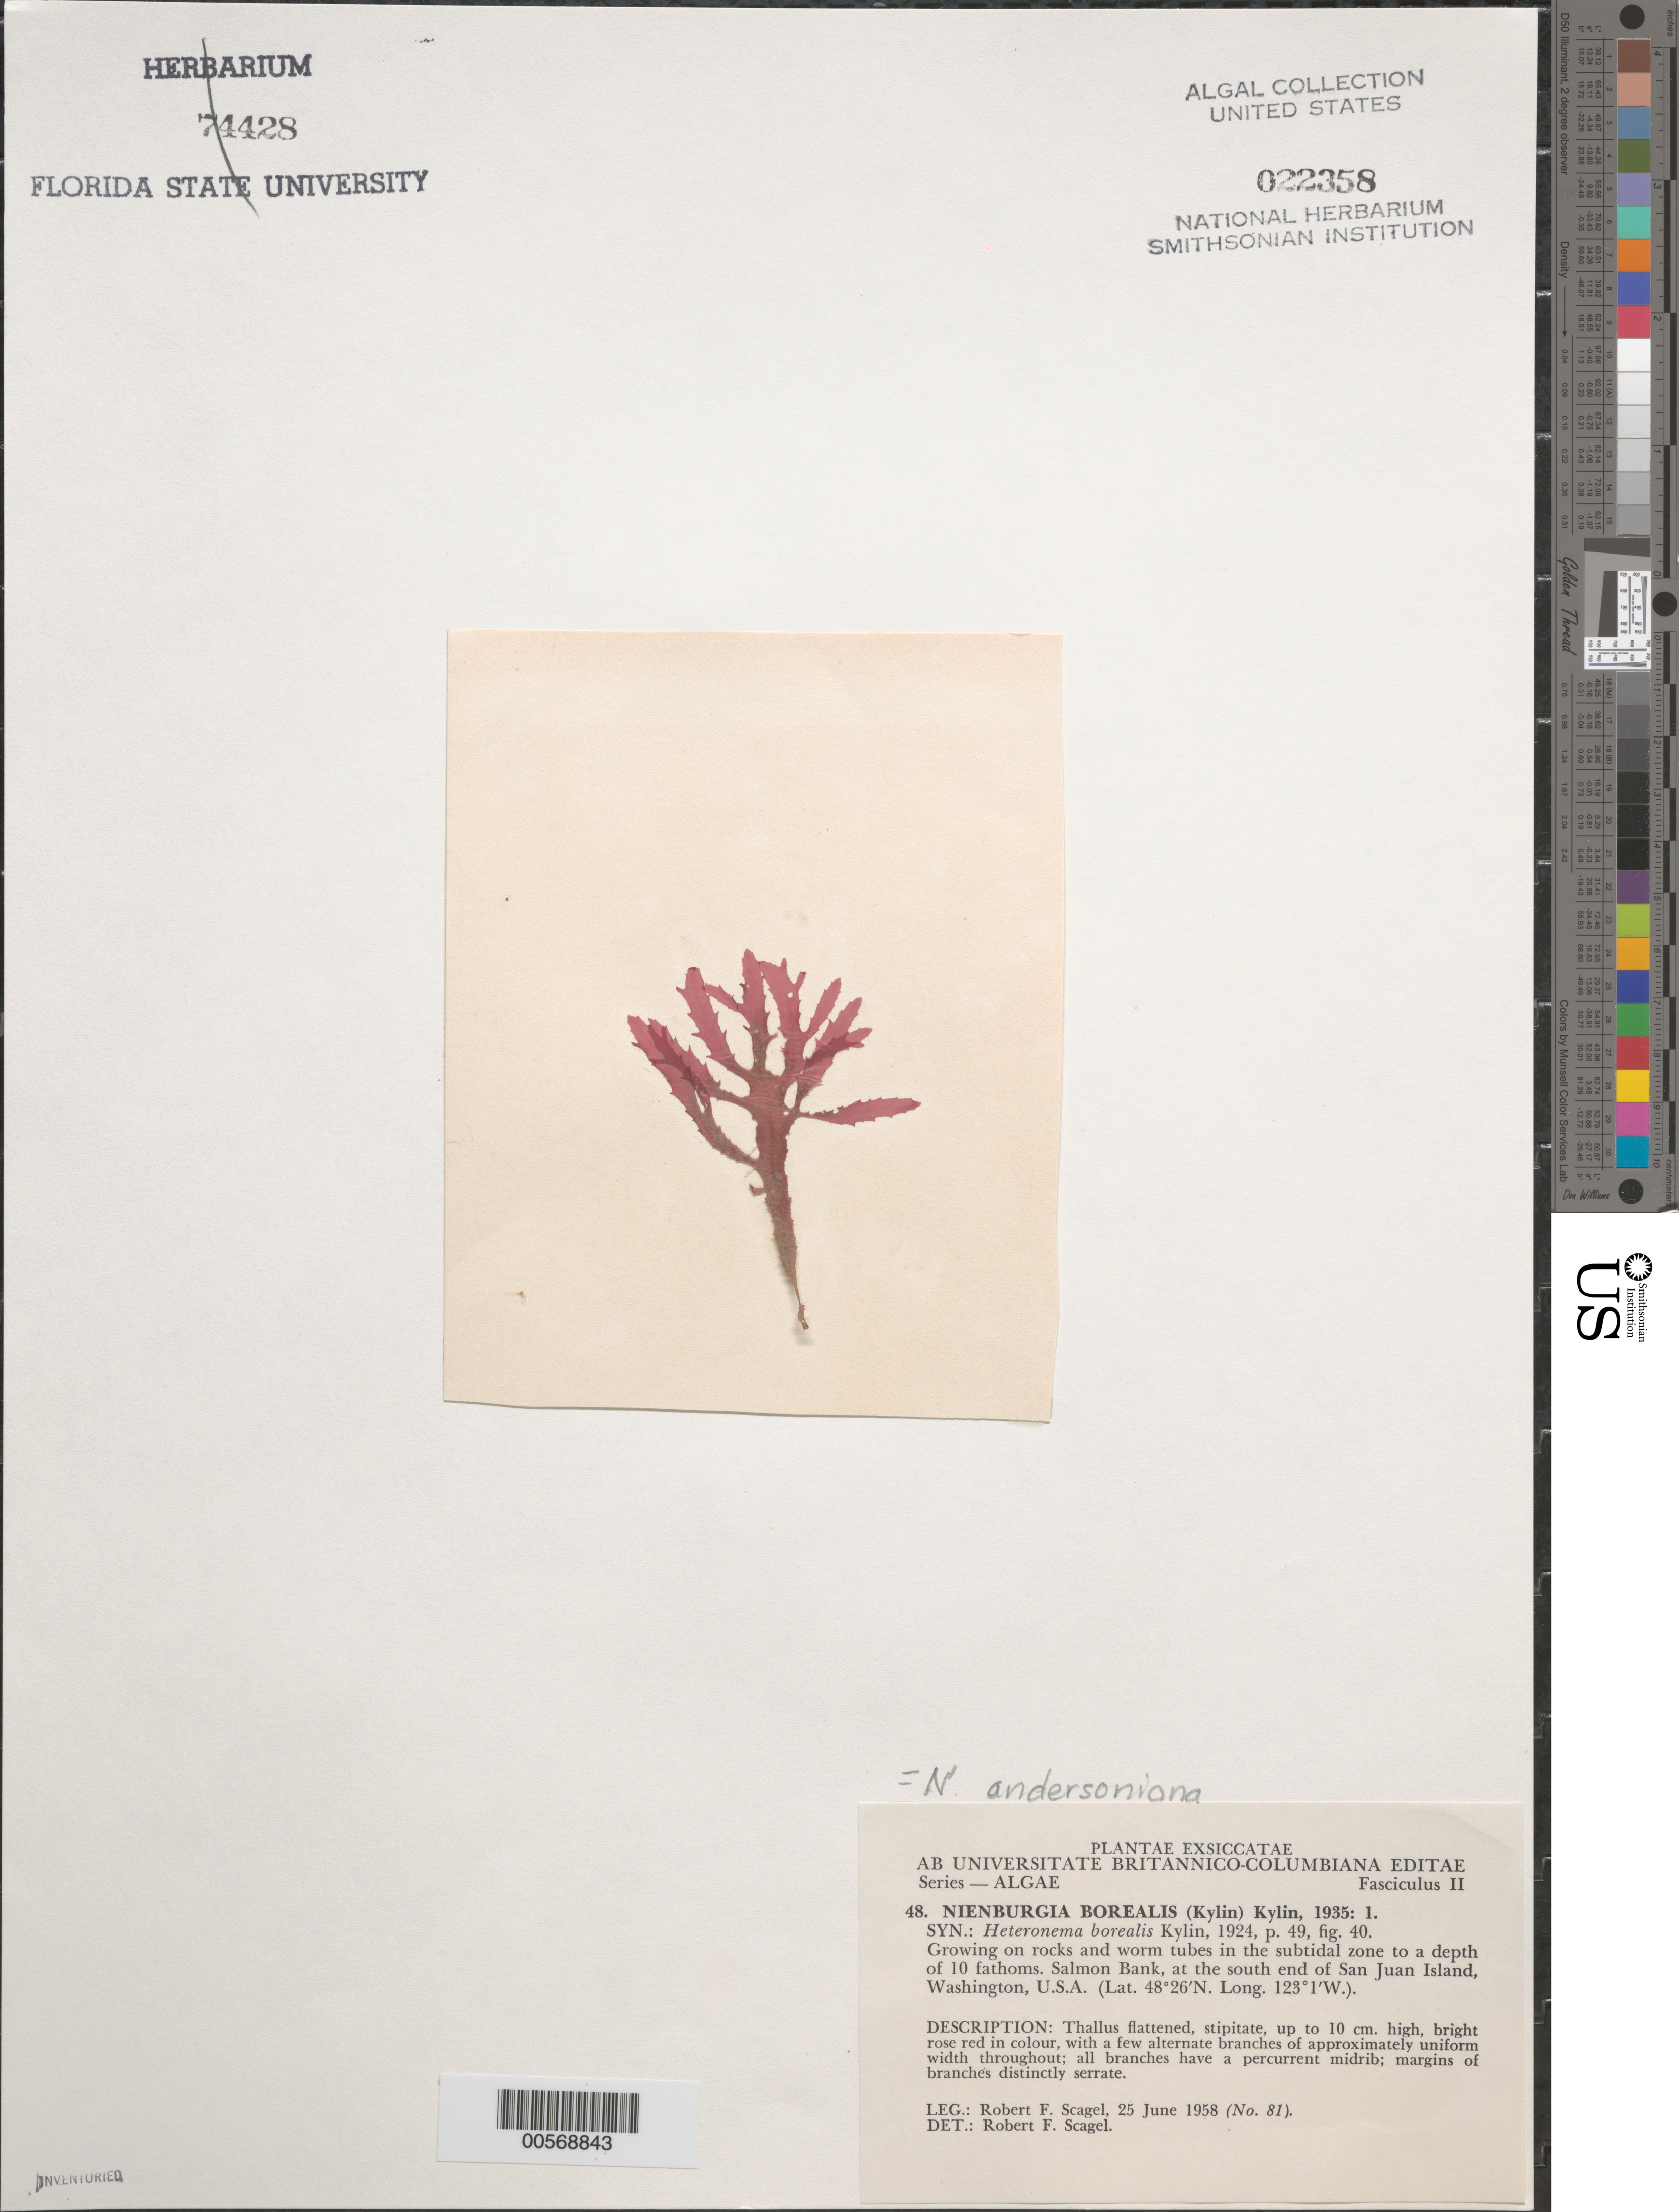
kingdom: Plantae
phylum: Rhodophyta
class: Florideophyceae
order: Ceramiales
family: Delesseriaceae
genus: Nienburgia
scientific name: Nienburgia andersoniana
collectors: R. F. Scagel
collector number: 81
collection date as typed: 25 Jun 1958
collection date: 1958-06-25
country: United States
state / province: Washington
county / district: San Juan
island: San Juan Island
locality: Salmon Bank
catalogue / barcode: US 22358